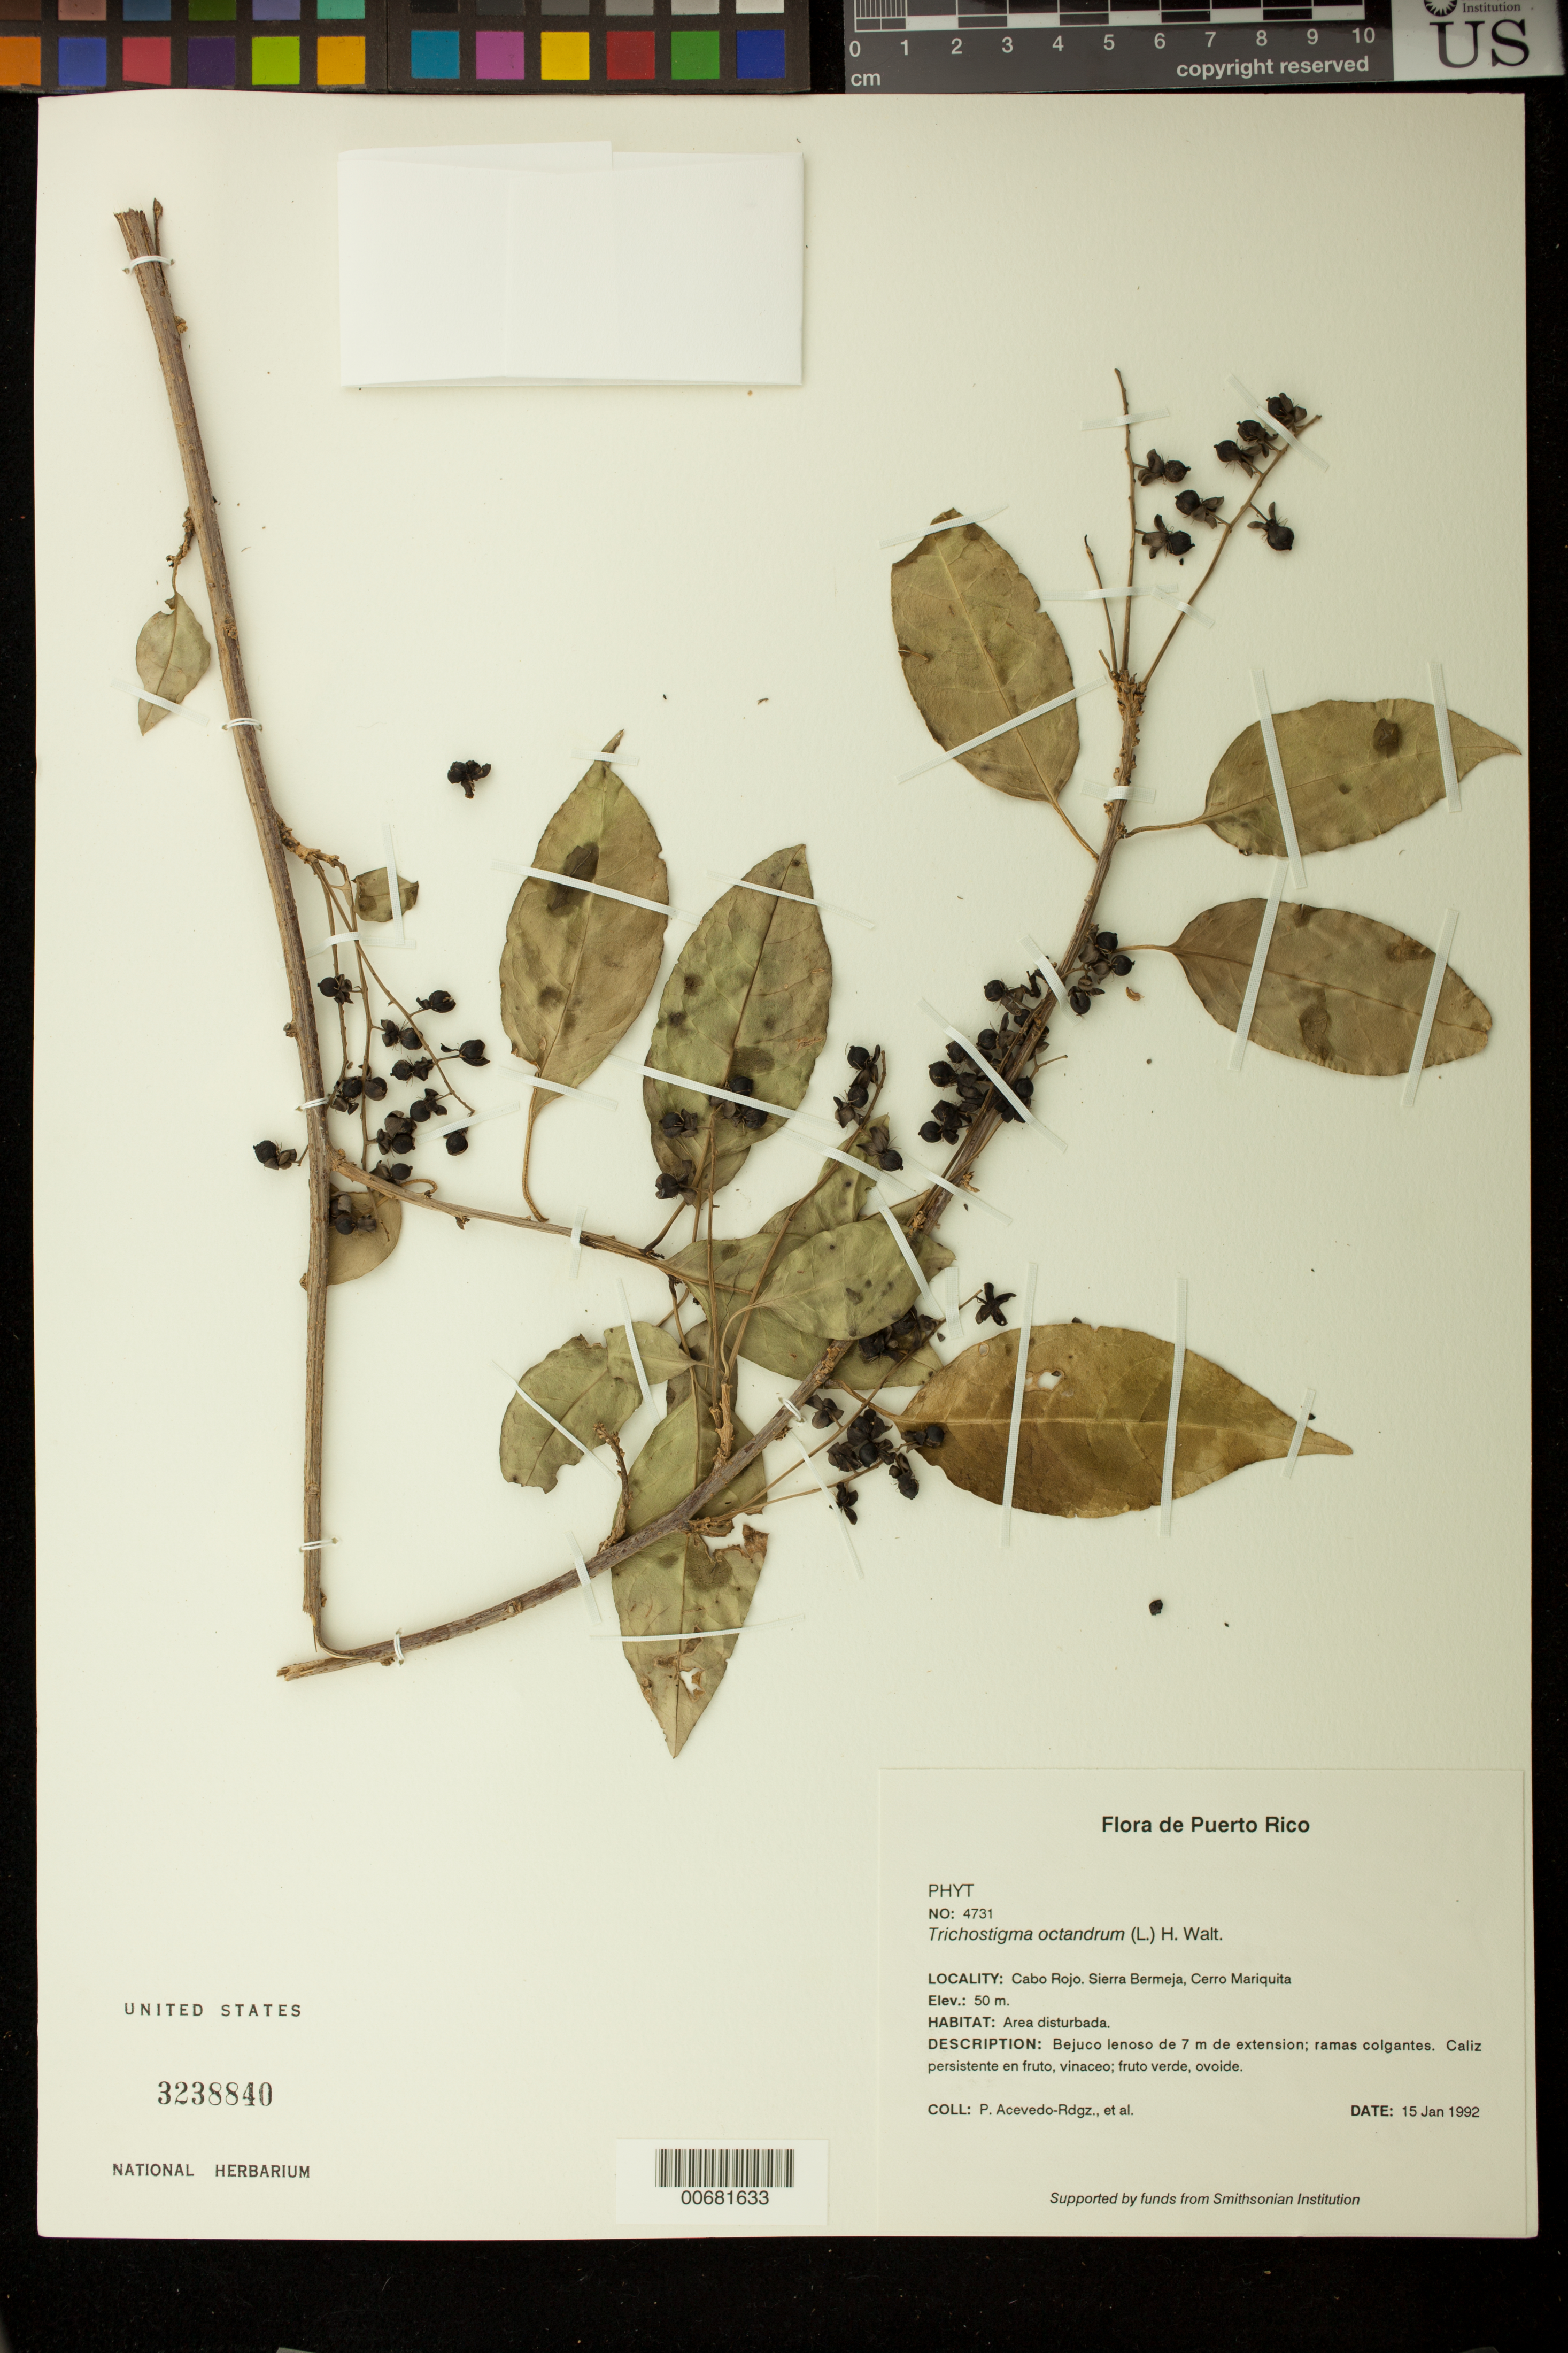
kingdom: Plantae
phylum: Tracheophyta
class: Magnoliopsida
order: Caryophyllales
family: Phytolaccaceae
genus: Trichostigma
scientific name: Trichostigma octandrum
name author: (L.) H. Walter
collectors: P. Acevedo-Rodr.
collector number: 4731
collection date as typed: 15 Jan 1992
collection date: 1992-01-15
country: Puerto Rico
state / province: Cabo Rojo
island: Puerto Rico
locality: Cabo Rojo; Sierra Bermeja, Cerro Mariquita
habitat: Area disturbada.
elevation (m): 50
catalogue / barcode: US 3238840